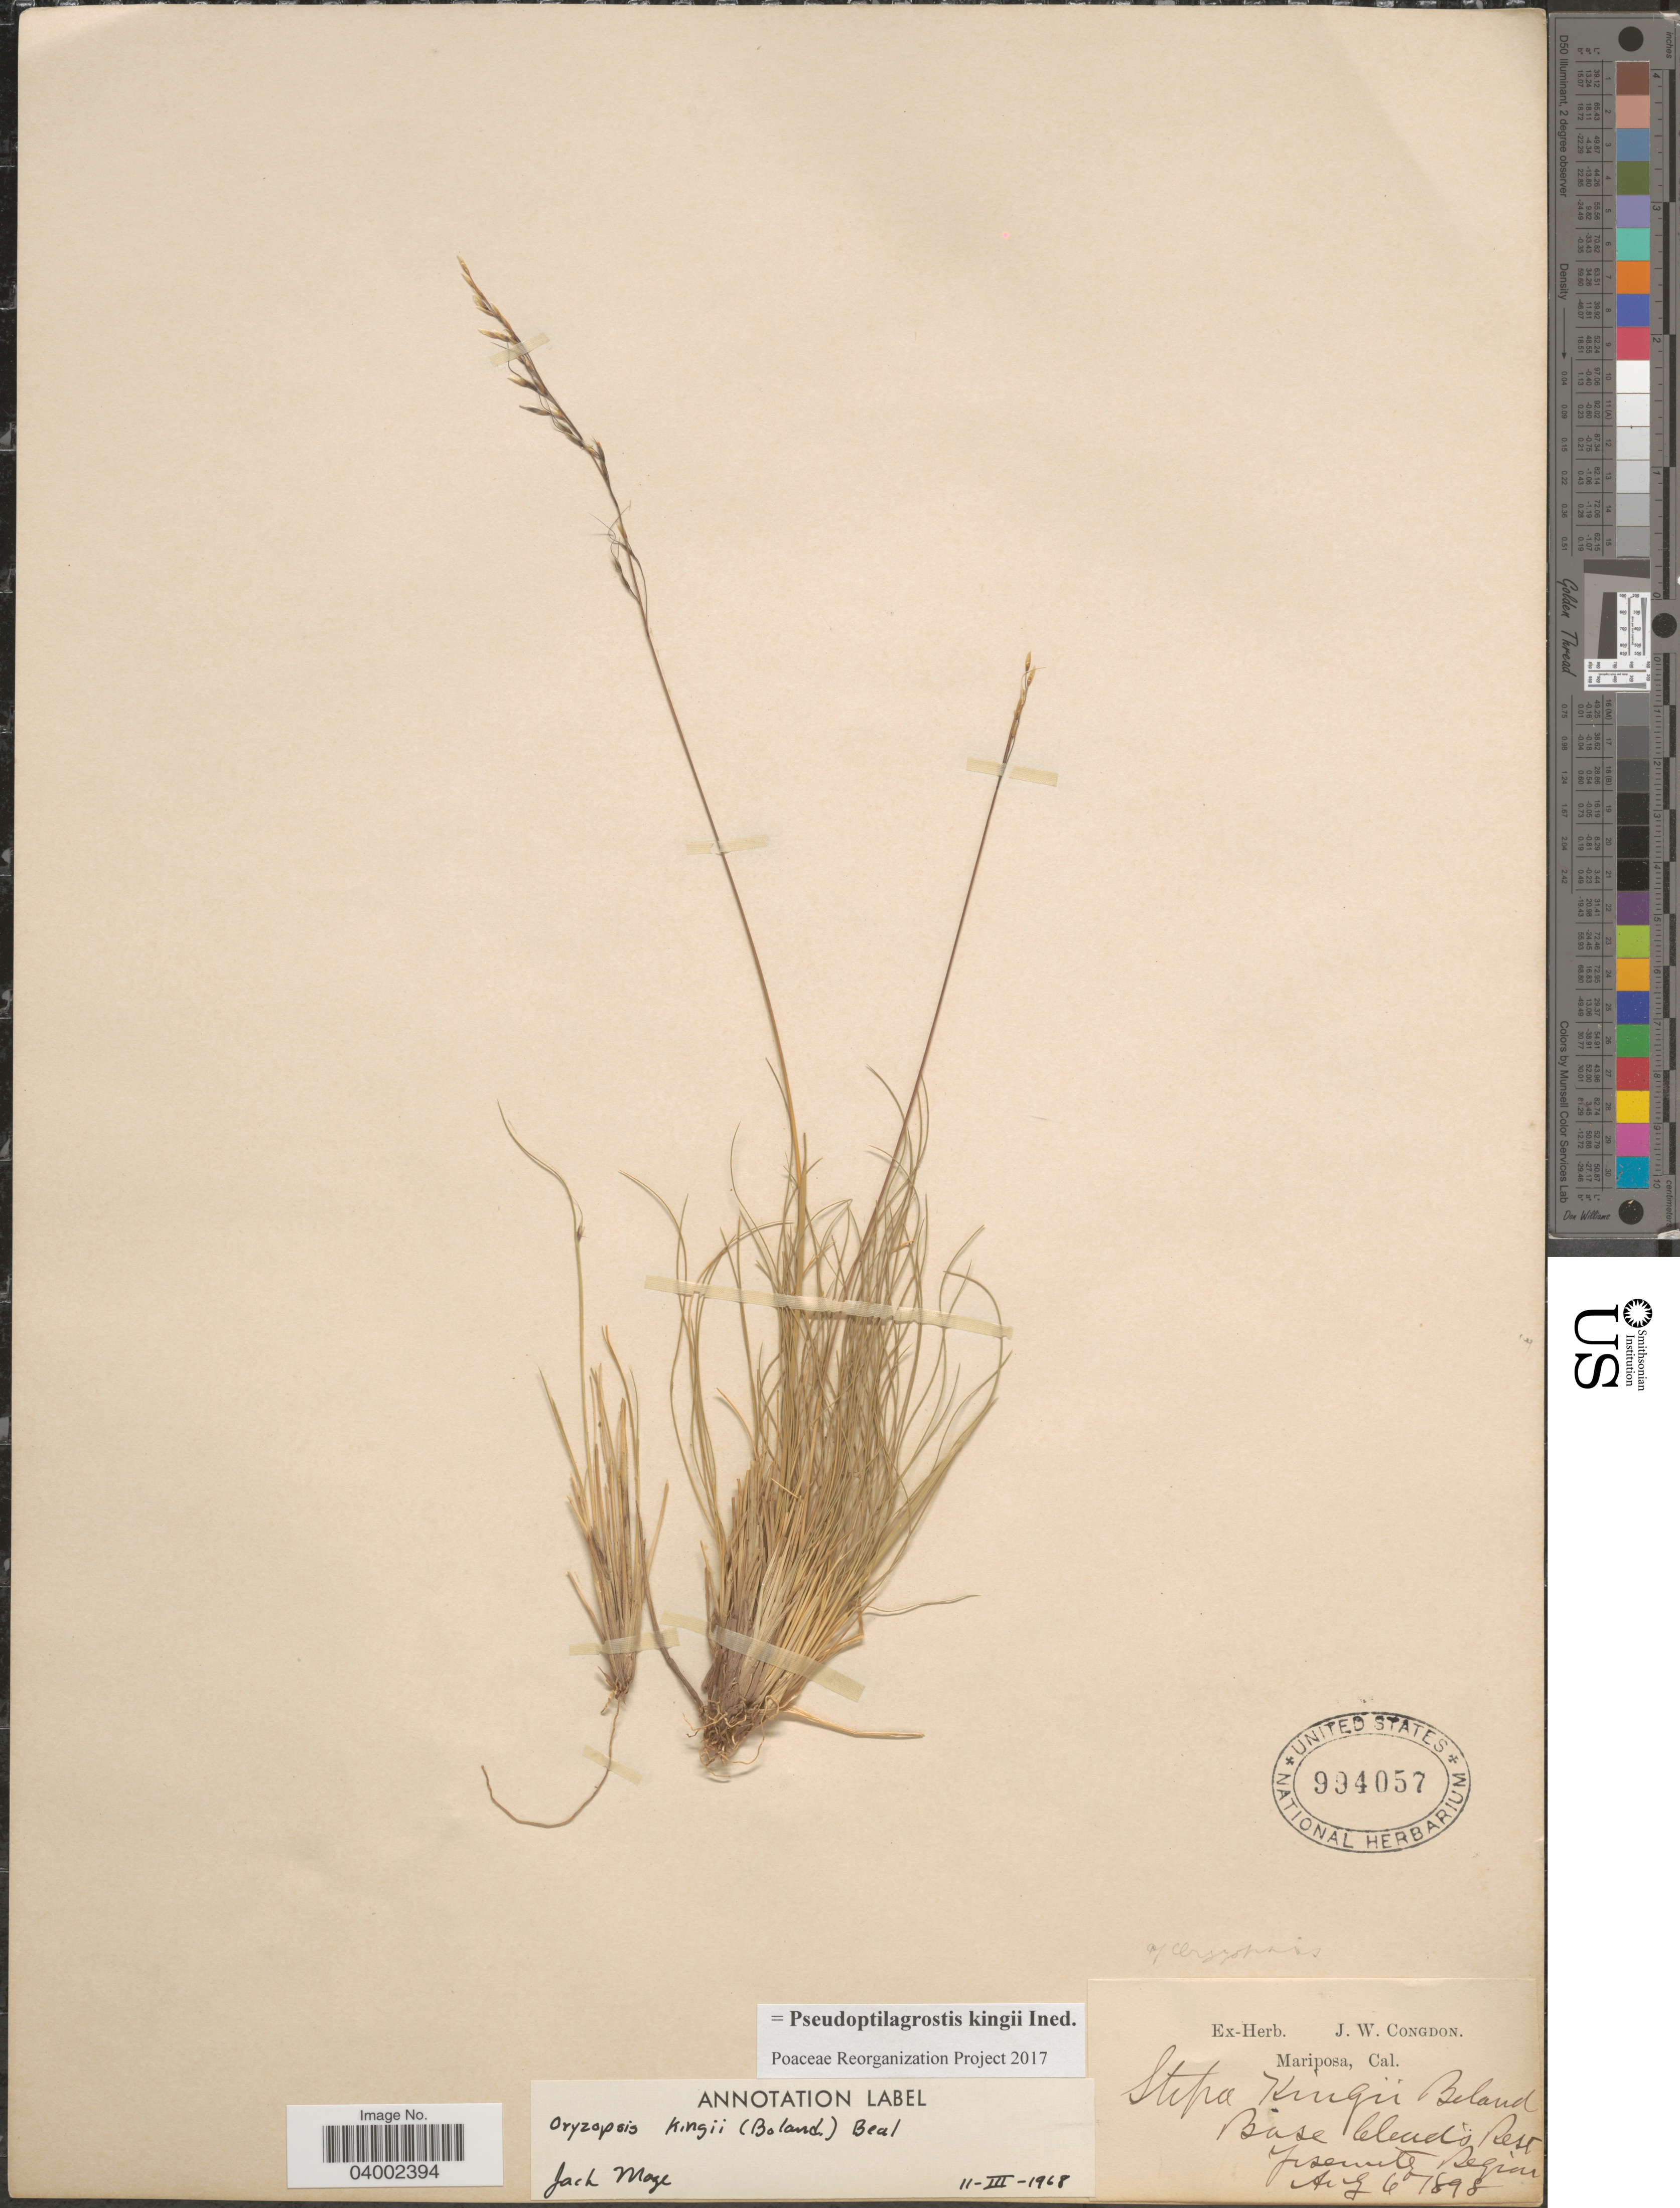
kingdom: Plantae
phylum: Tracheophyta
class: Liliopsida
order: Poales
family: Poaceae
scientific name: Pseudoptilagrostis kingii ined.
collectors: ex herb. J. W. Congdon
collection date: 1898-08-06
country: United States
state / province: California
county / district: Mariposa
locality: Mariposa. Base Cloud's Rest. Yosemite Region.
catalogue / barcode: US 994057